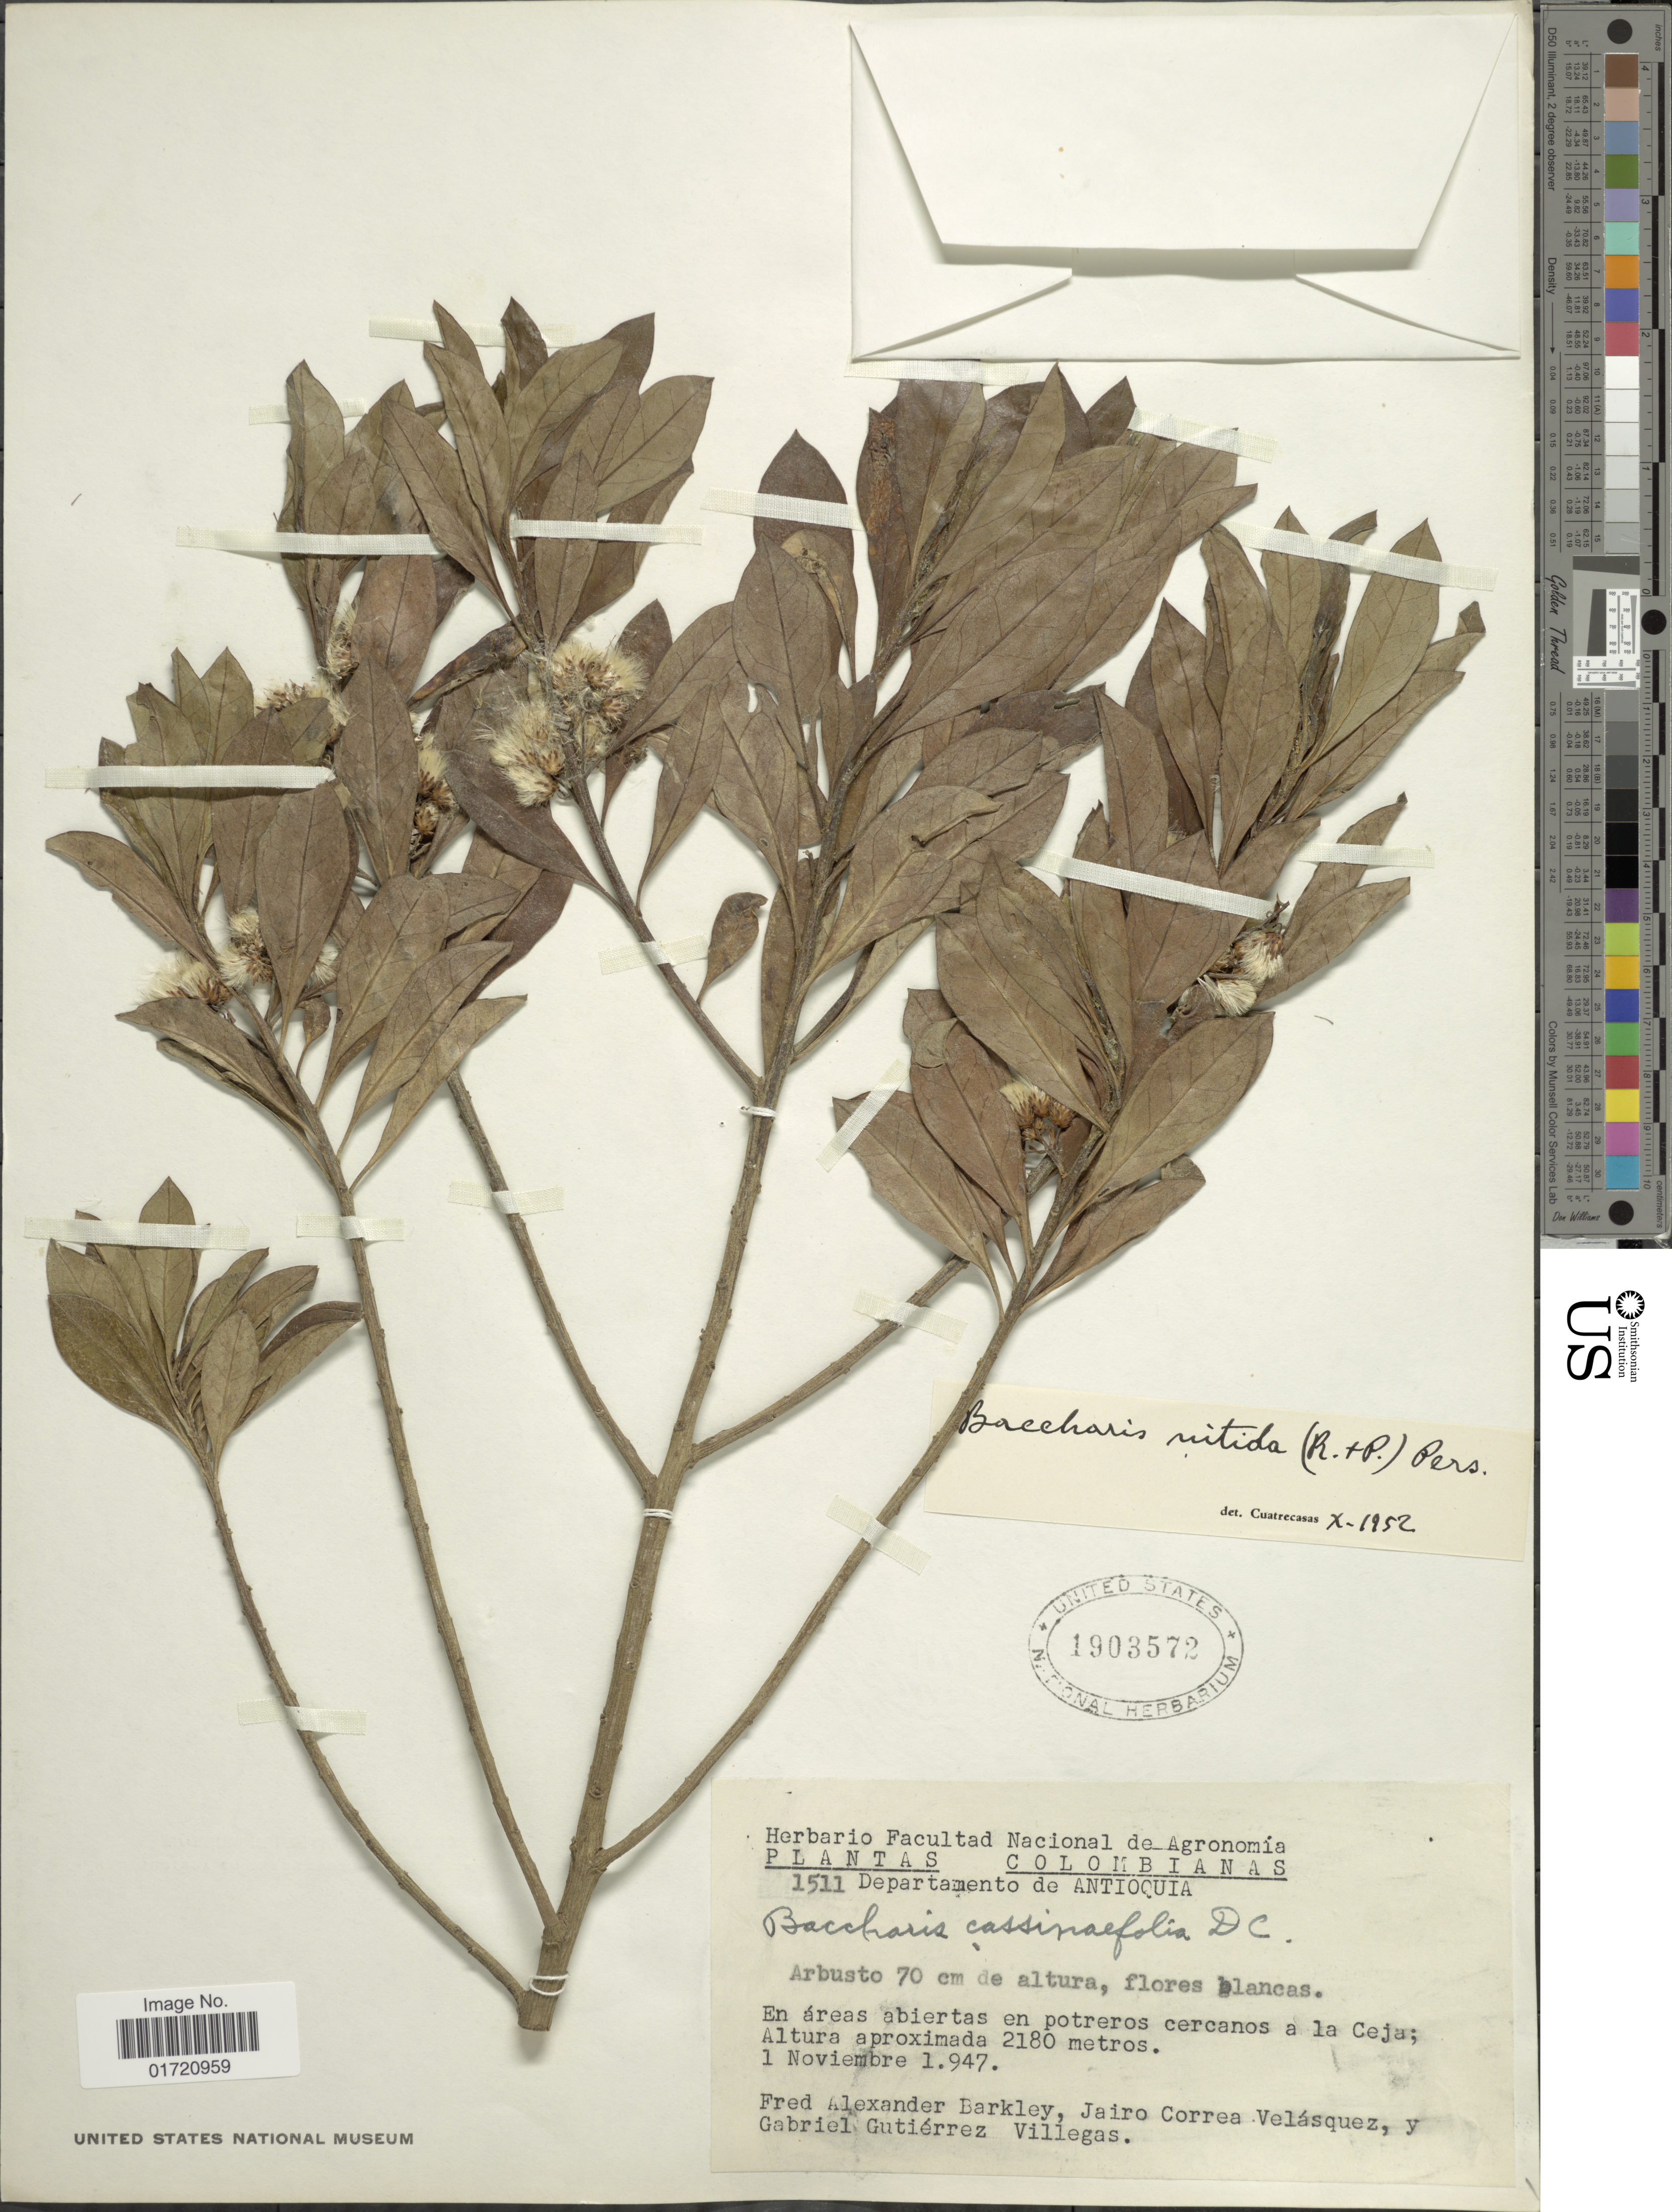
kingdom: Plantae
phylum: Tracheophyta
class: Magnoliopsida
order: Asterales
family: Asteraceae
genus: Baccharis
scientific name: Baccharis nitida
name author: (Ruiz & Pav.) Pers.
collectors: F. A. Barkley, J. Correa V. & G. Gutiérrez V.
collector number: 1511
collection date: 1947-11-01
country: Colombia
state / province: Antioquia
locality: En areas abiertas en potreros cercanos a la Ceja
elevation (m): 2180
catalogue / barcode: US 1903572